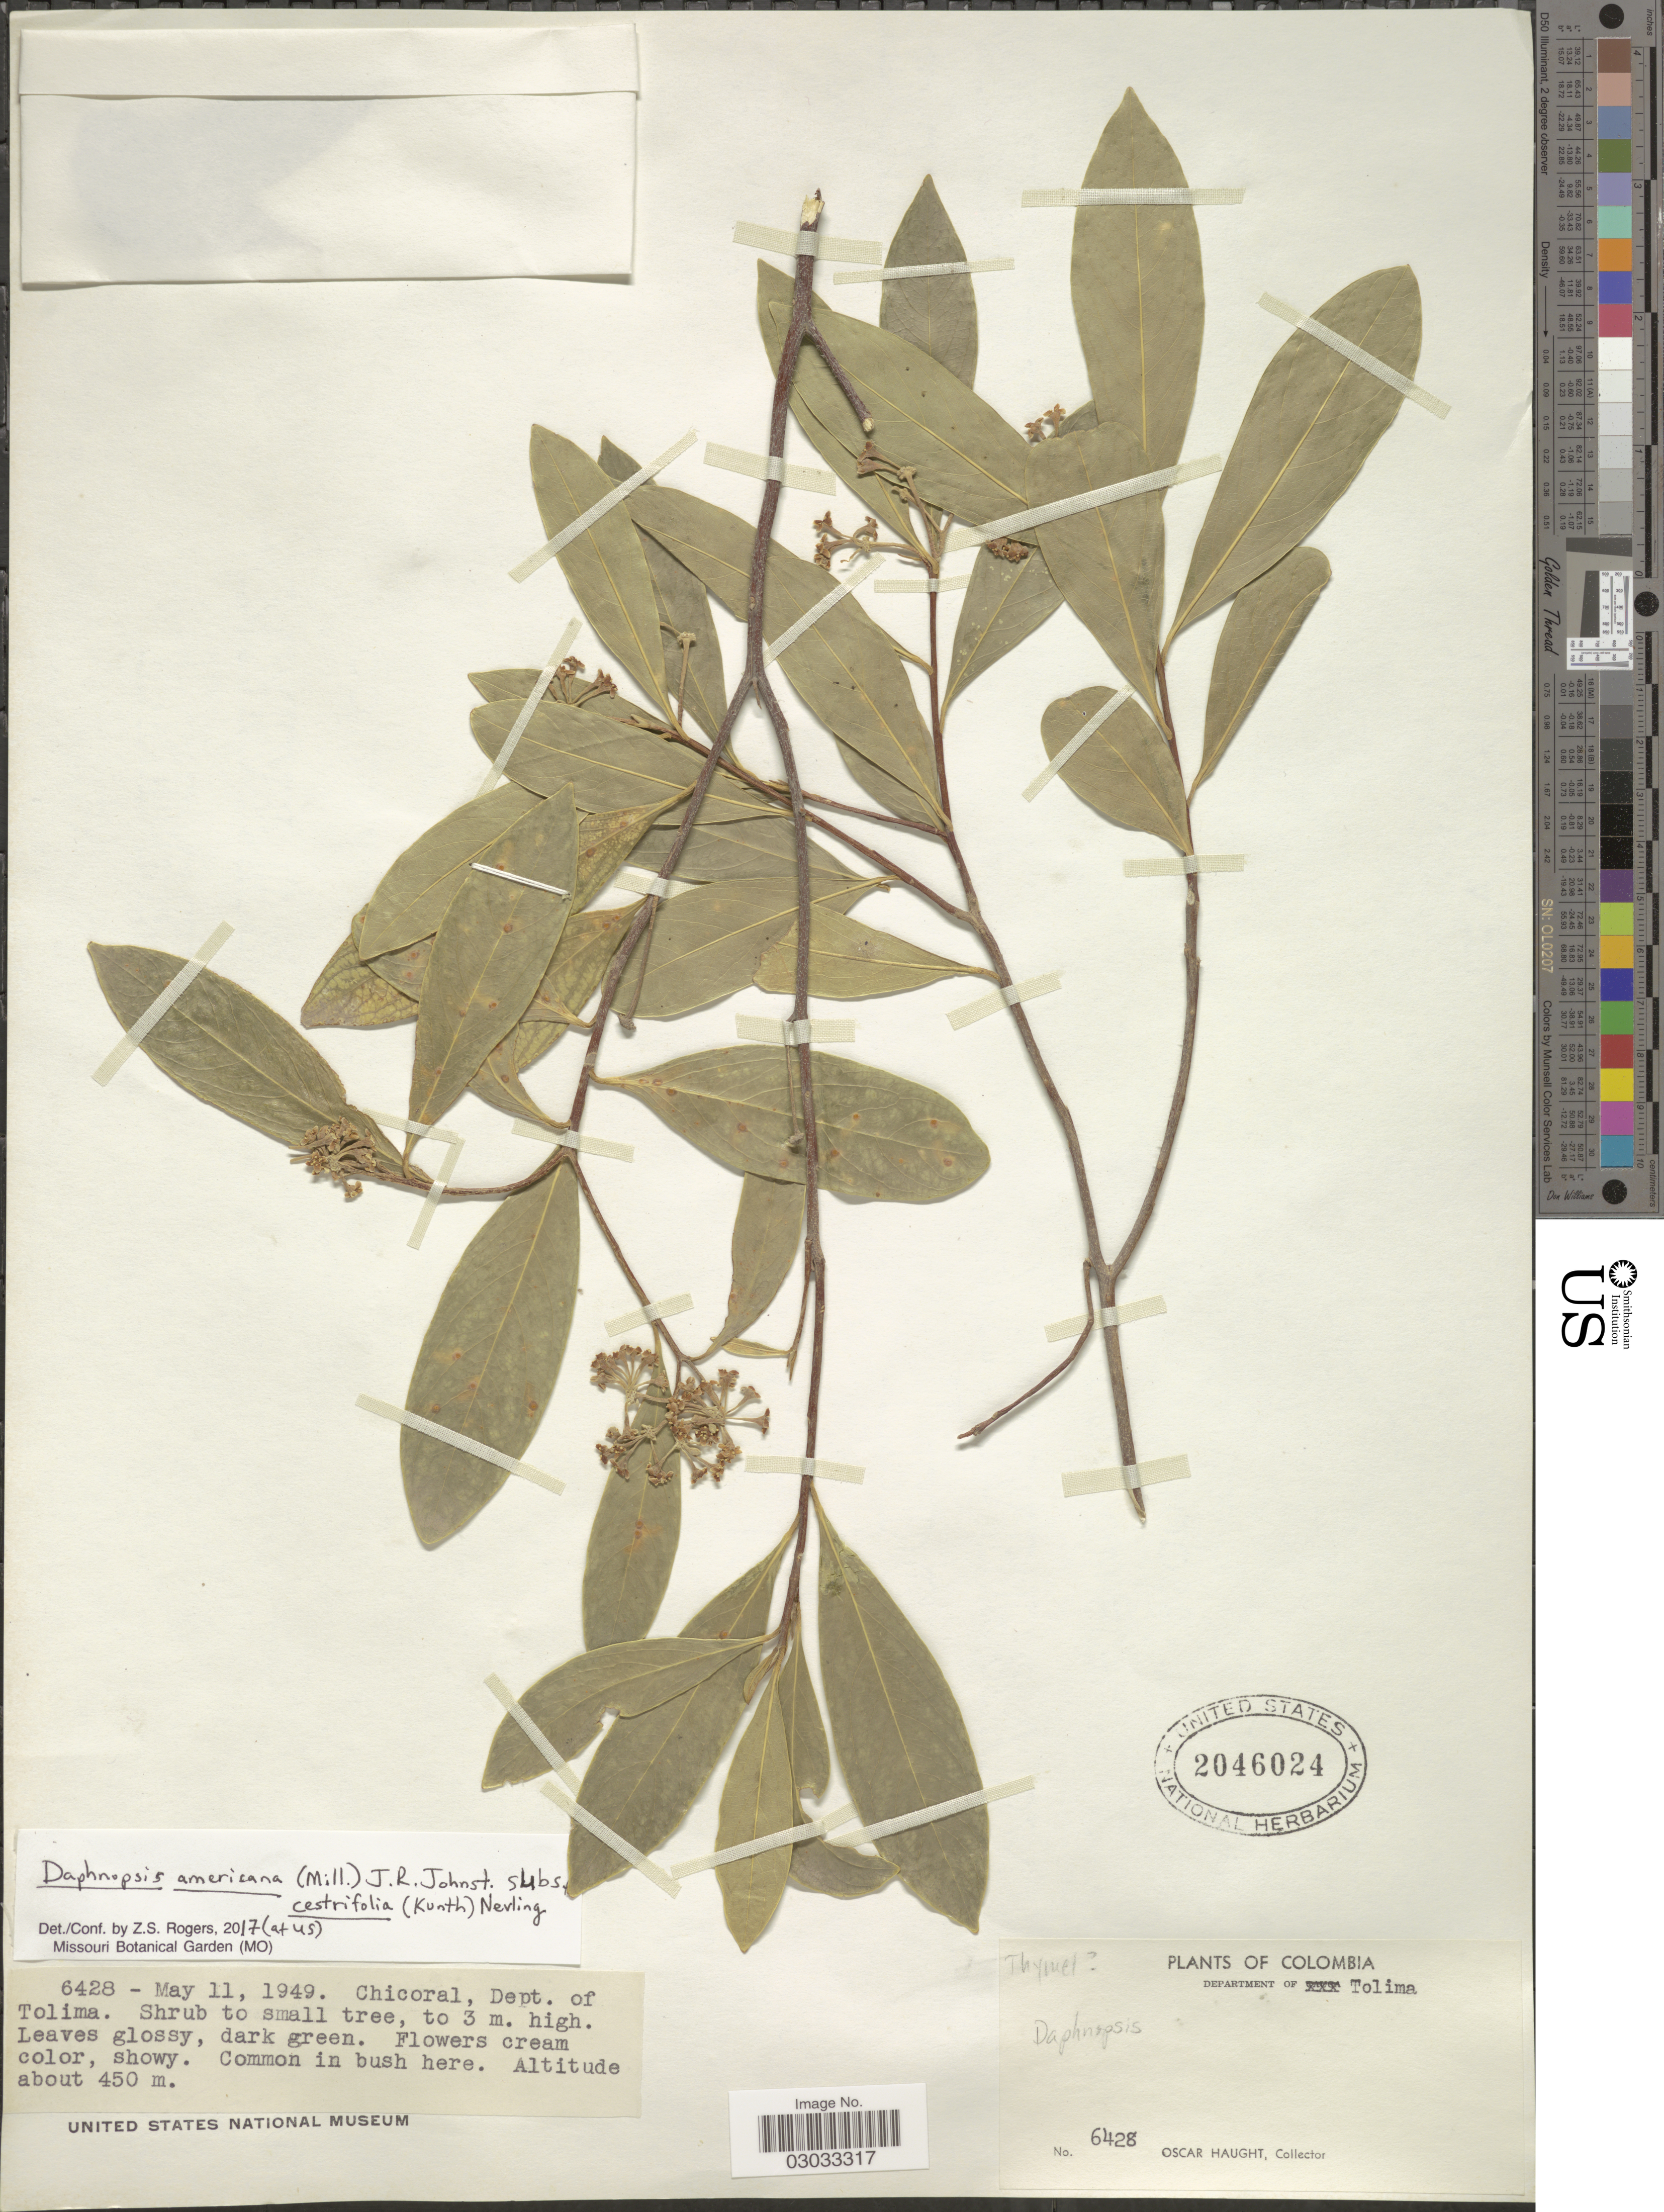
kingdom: Plantae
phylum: Tracheophyta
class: Magnoliopsida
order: Malvales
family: Thymelaeaceae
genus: Daphnopsis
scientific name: Daphnopsis americana subsp. cestrifolia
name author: (Kunth) Nevling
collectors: O. Haught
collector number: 6428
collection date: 1949-05-11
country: Colombia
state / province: Tolima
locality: Chicoral, Dept. of Tolima.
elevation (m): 450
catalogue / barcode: US 2046024